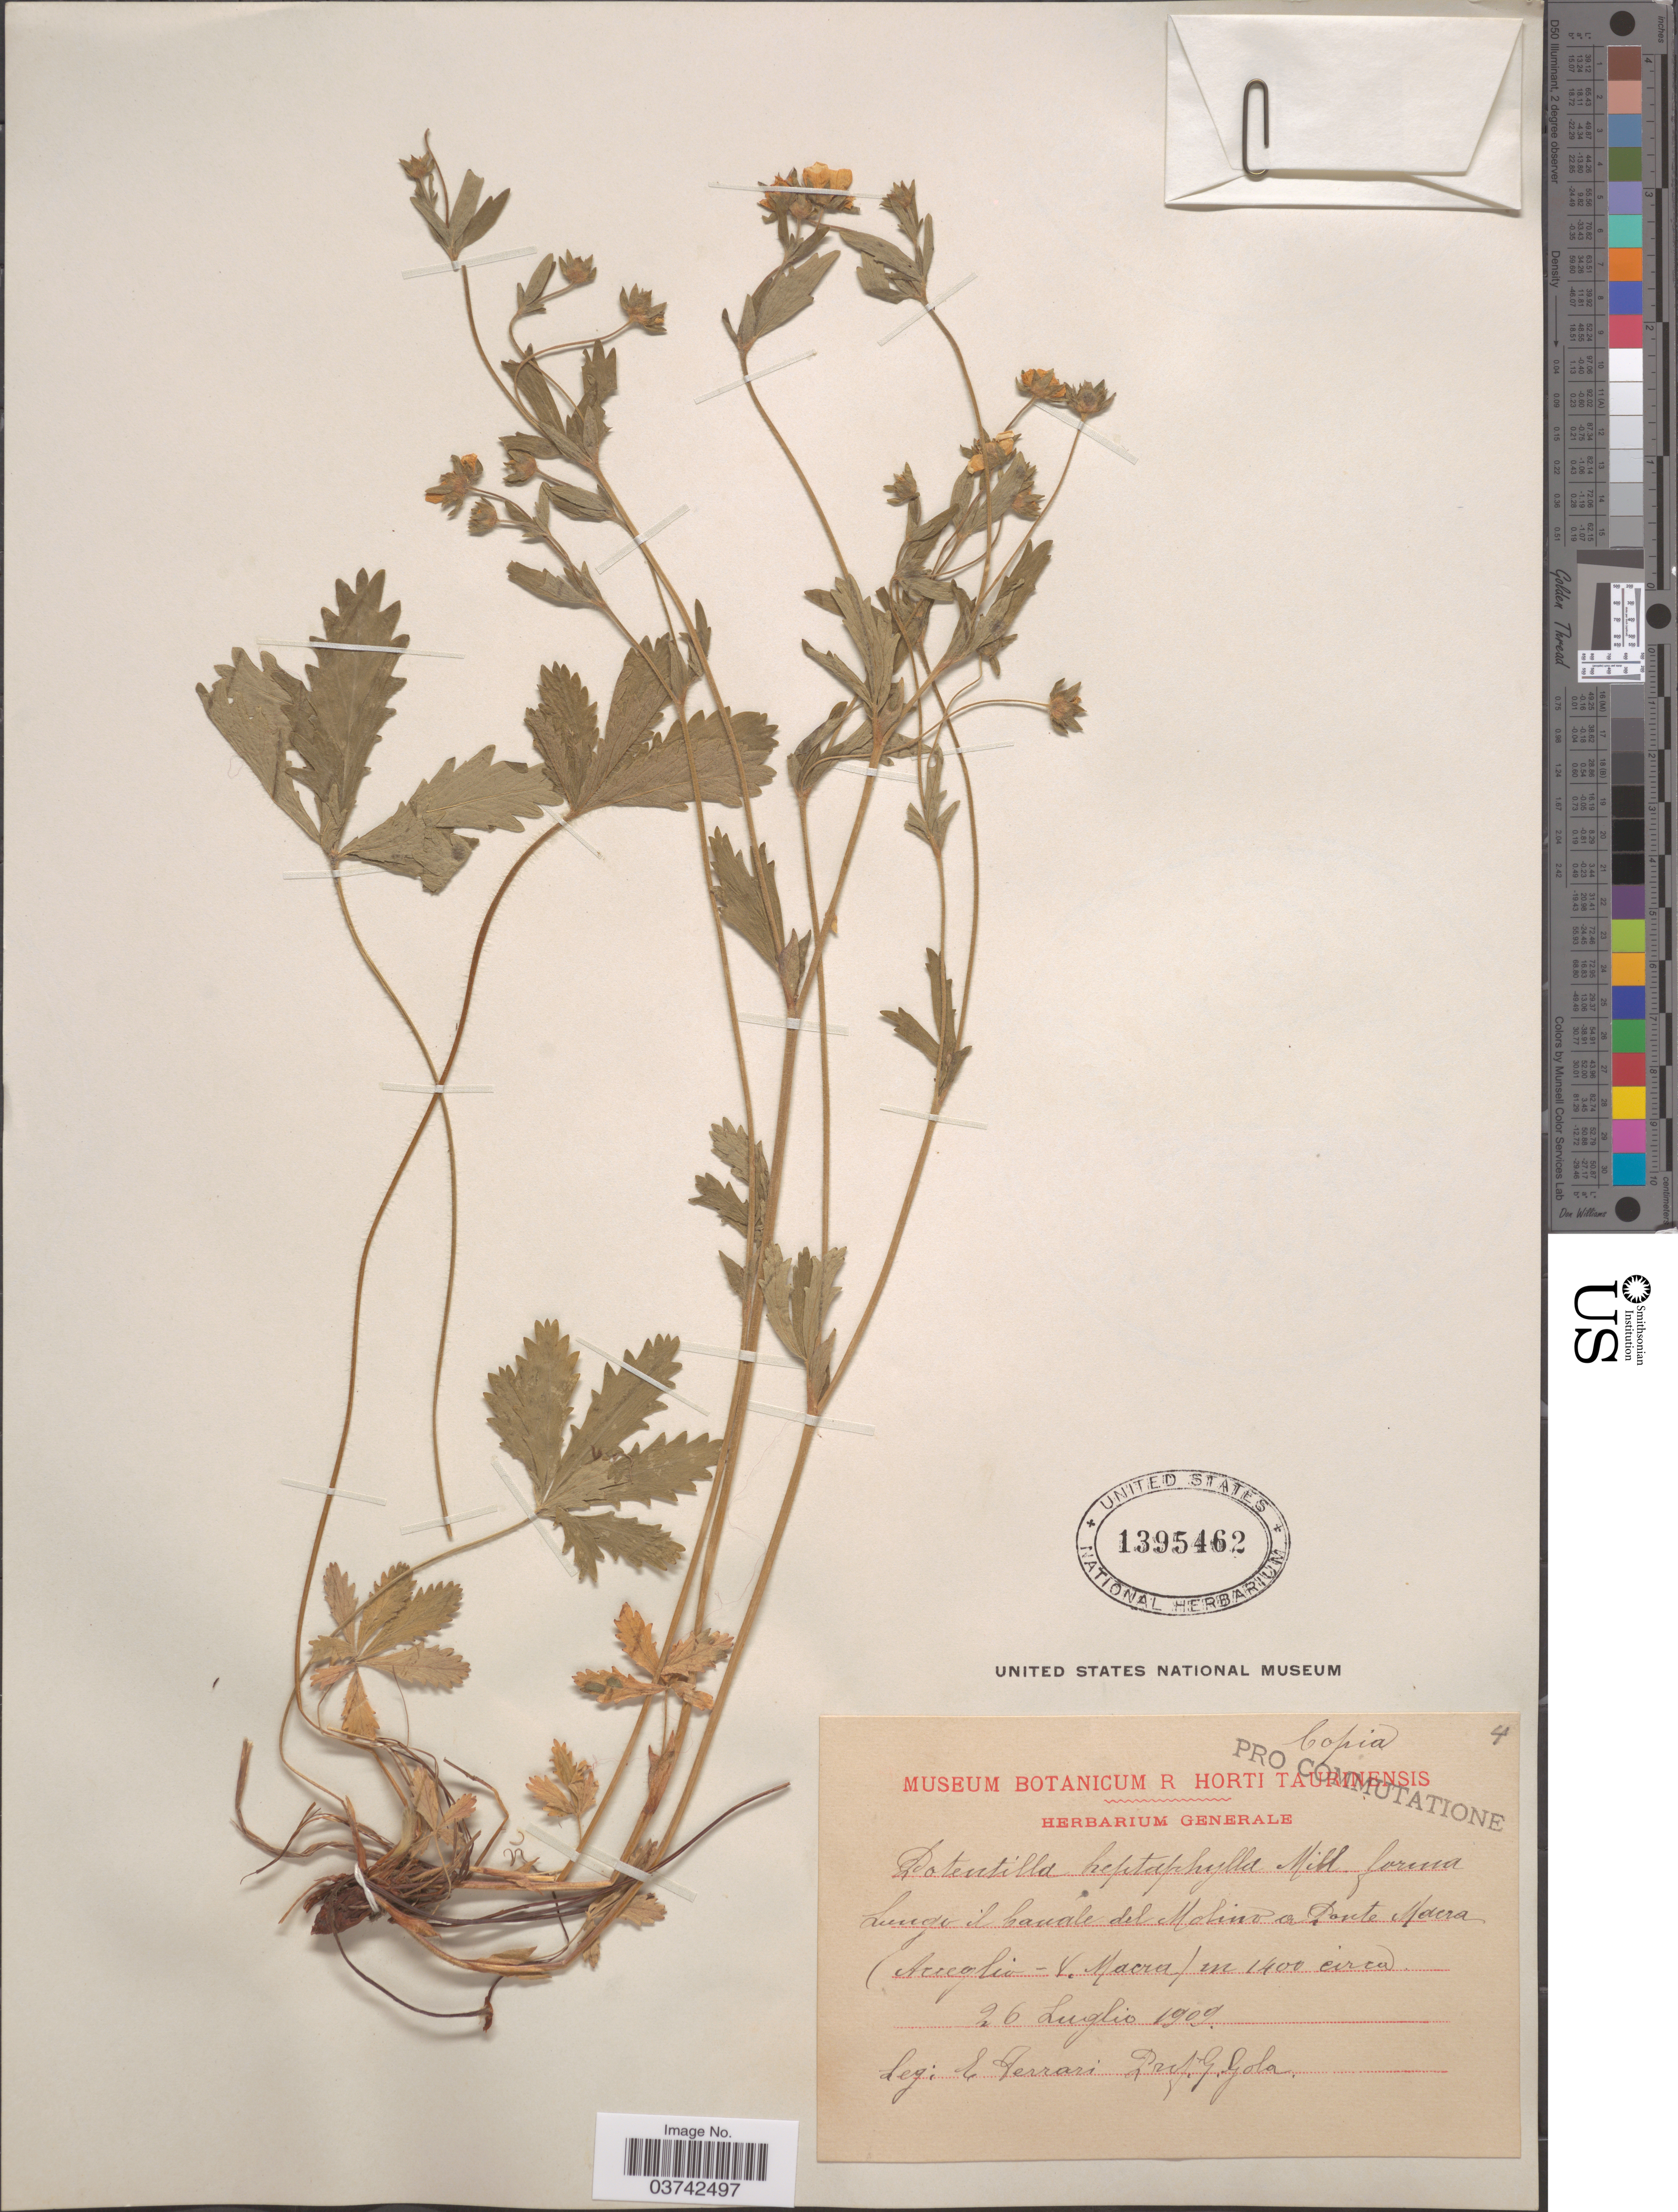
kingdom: Plantae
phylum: Tracheophyta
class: Magnoliopsida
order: Rosales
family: Rosaceae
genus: Potentilla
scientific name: Potentilla heptaphylla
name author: L.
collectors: E. Ferrari & G. Gola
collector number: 4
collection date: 1909-07-26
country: Italy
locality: Lungo il banale del Molim a Ponte Macra (Acuglio-V. Macra). [interpreted]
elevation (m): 1400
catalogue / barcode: US 1395462